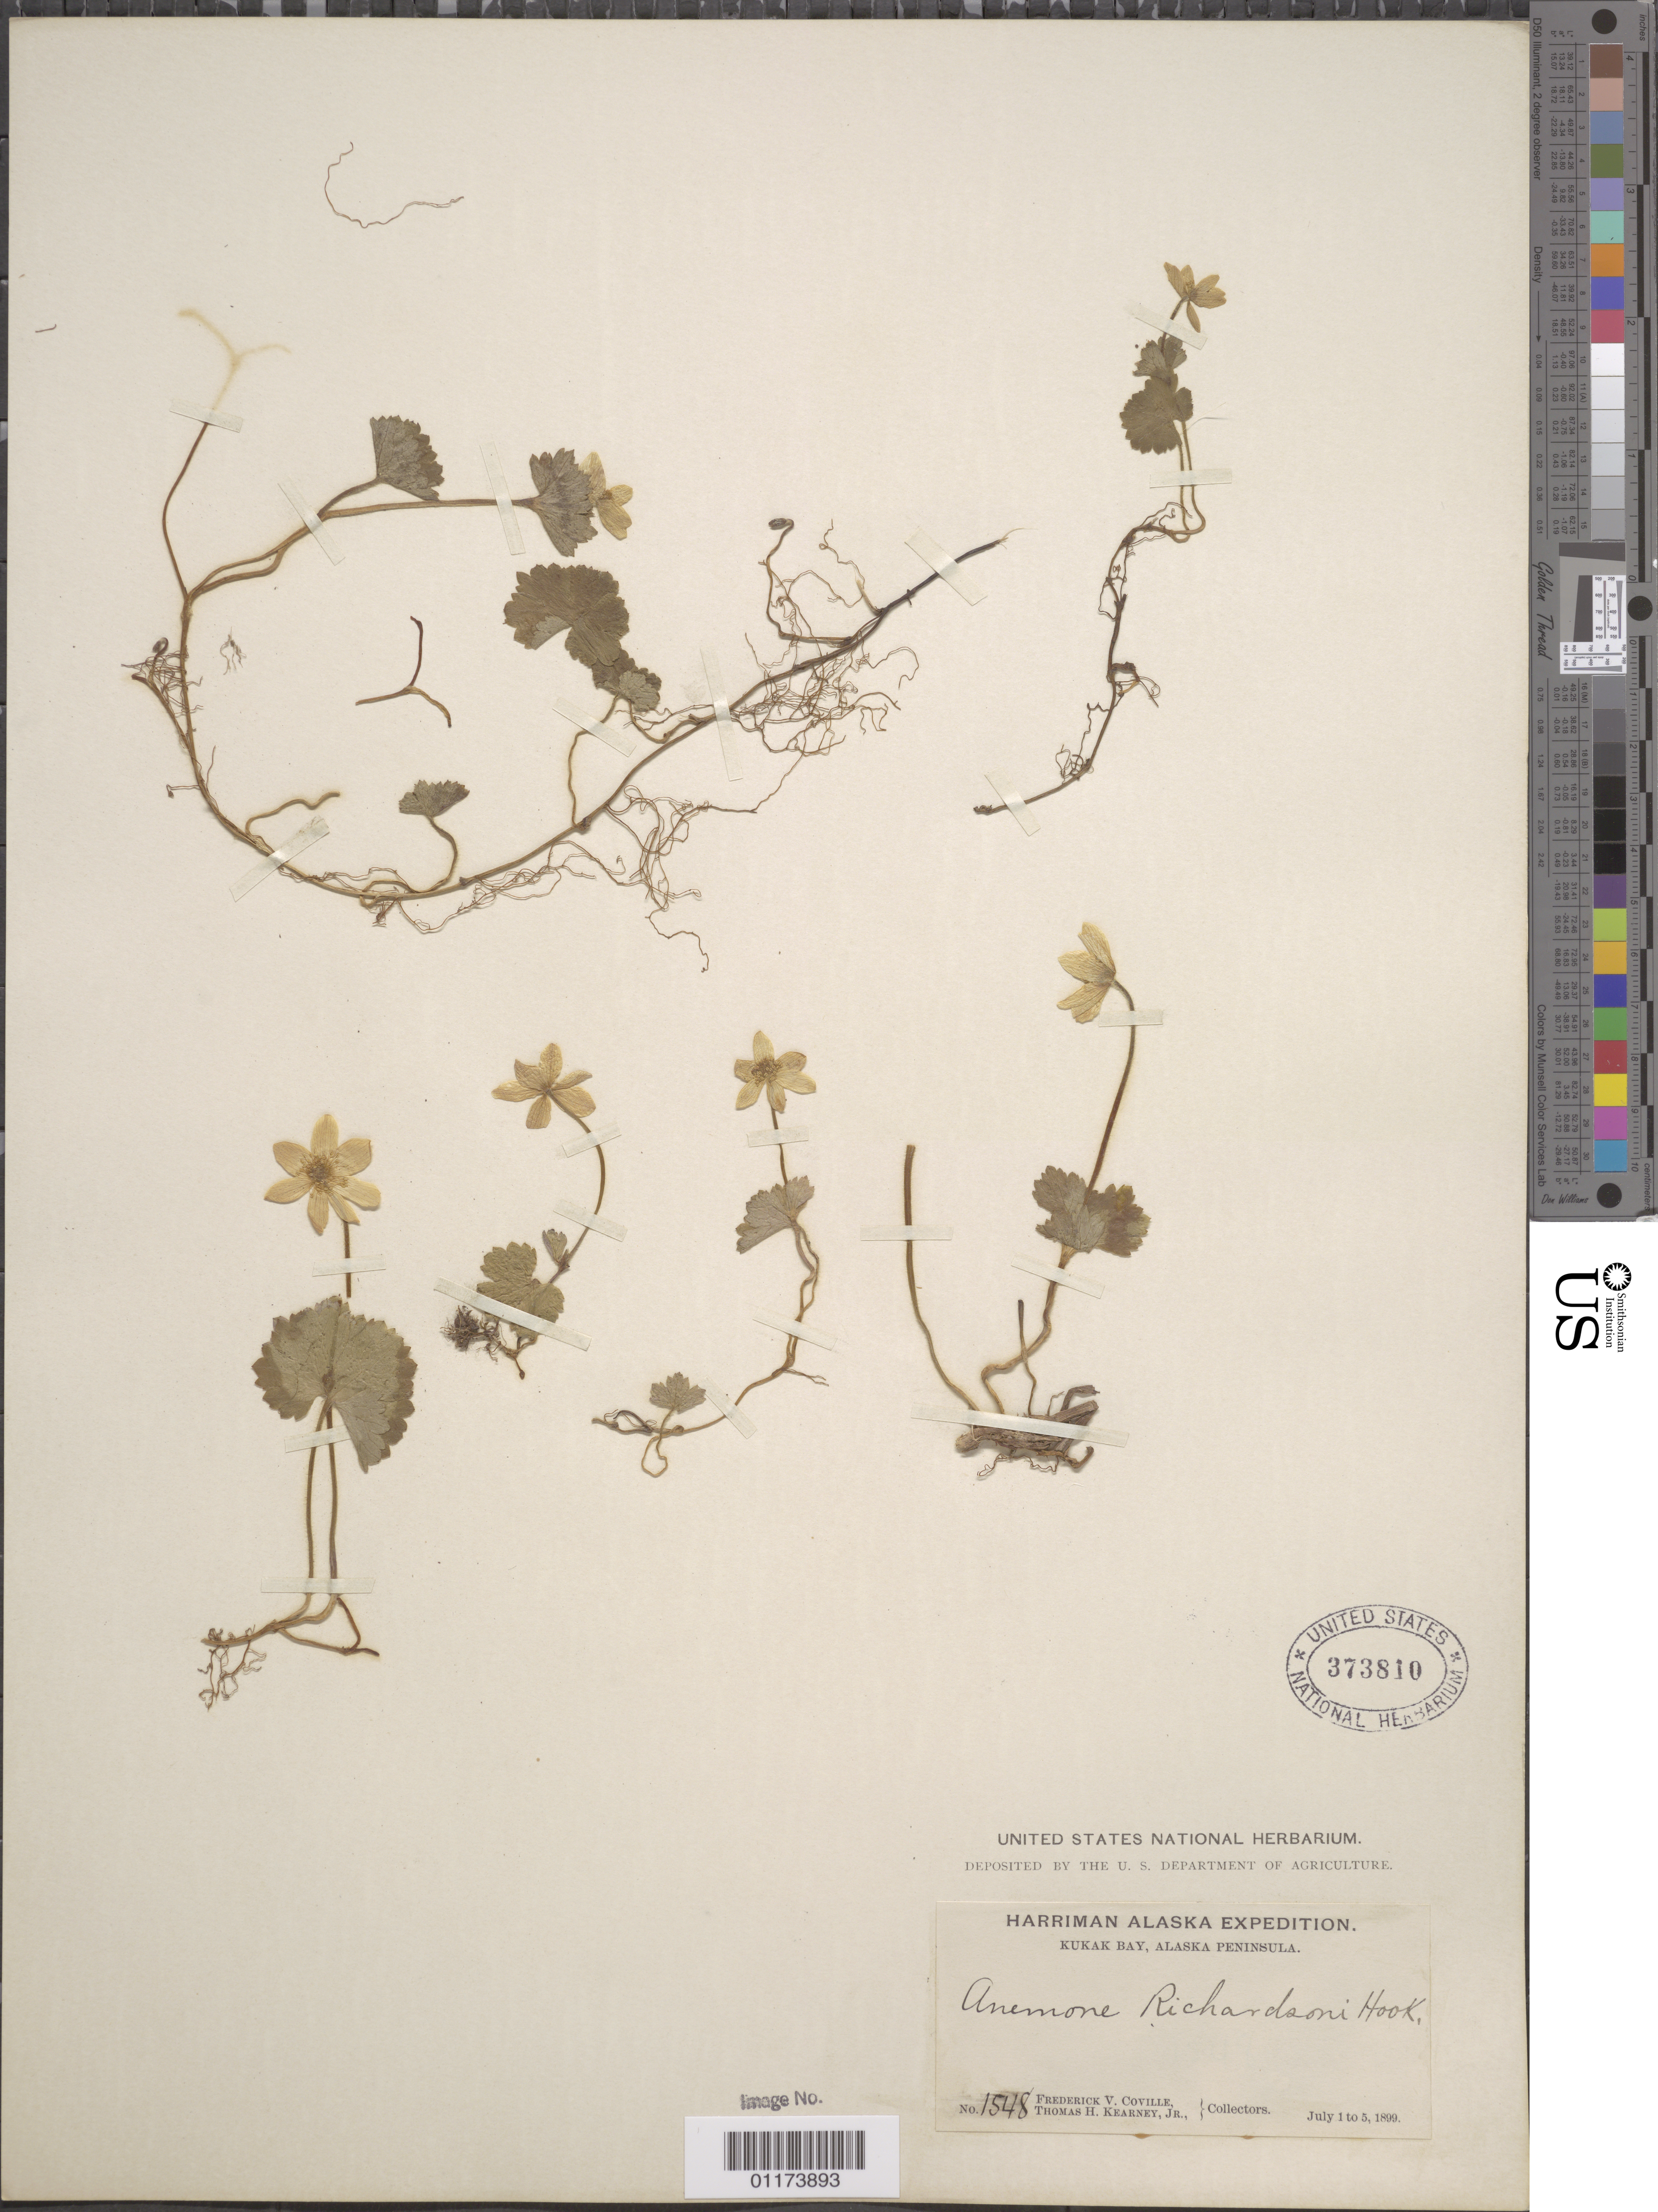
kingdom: Plantae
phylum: Tracheophyta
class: Magnoliopsida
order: Ranunculales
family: Ranunculaceae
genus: Anemone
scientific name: Anemone richardsonii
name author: Hook.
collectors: F. V. Coville & T. H. Kearney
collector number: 1548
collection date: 1899-07-01/1899-07-05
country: United States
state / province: Alaska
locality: Kukak Bay, Alaska Peninsula.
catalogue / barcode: US 373810